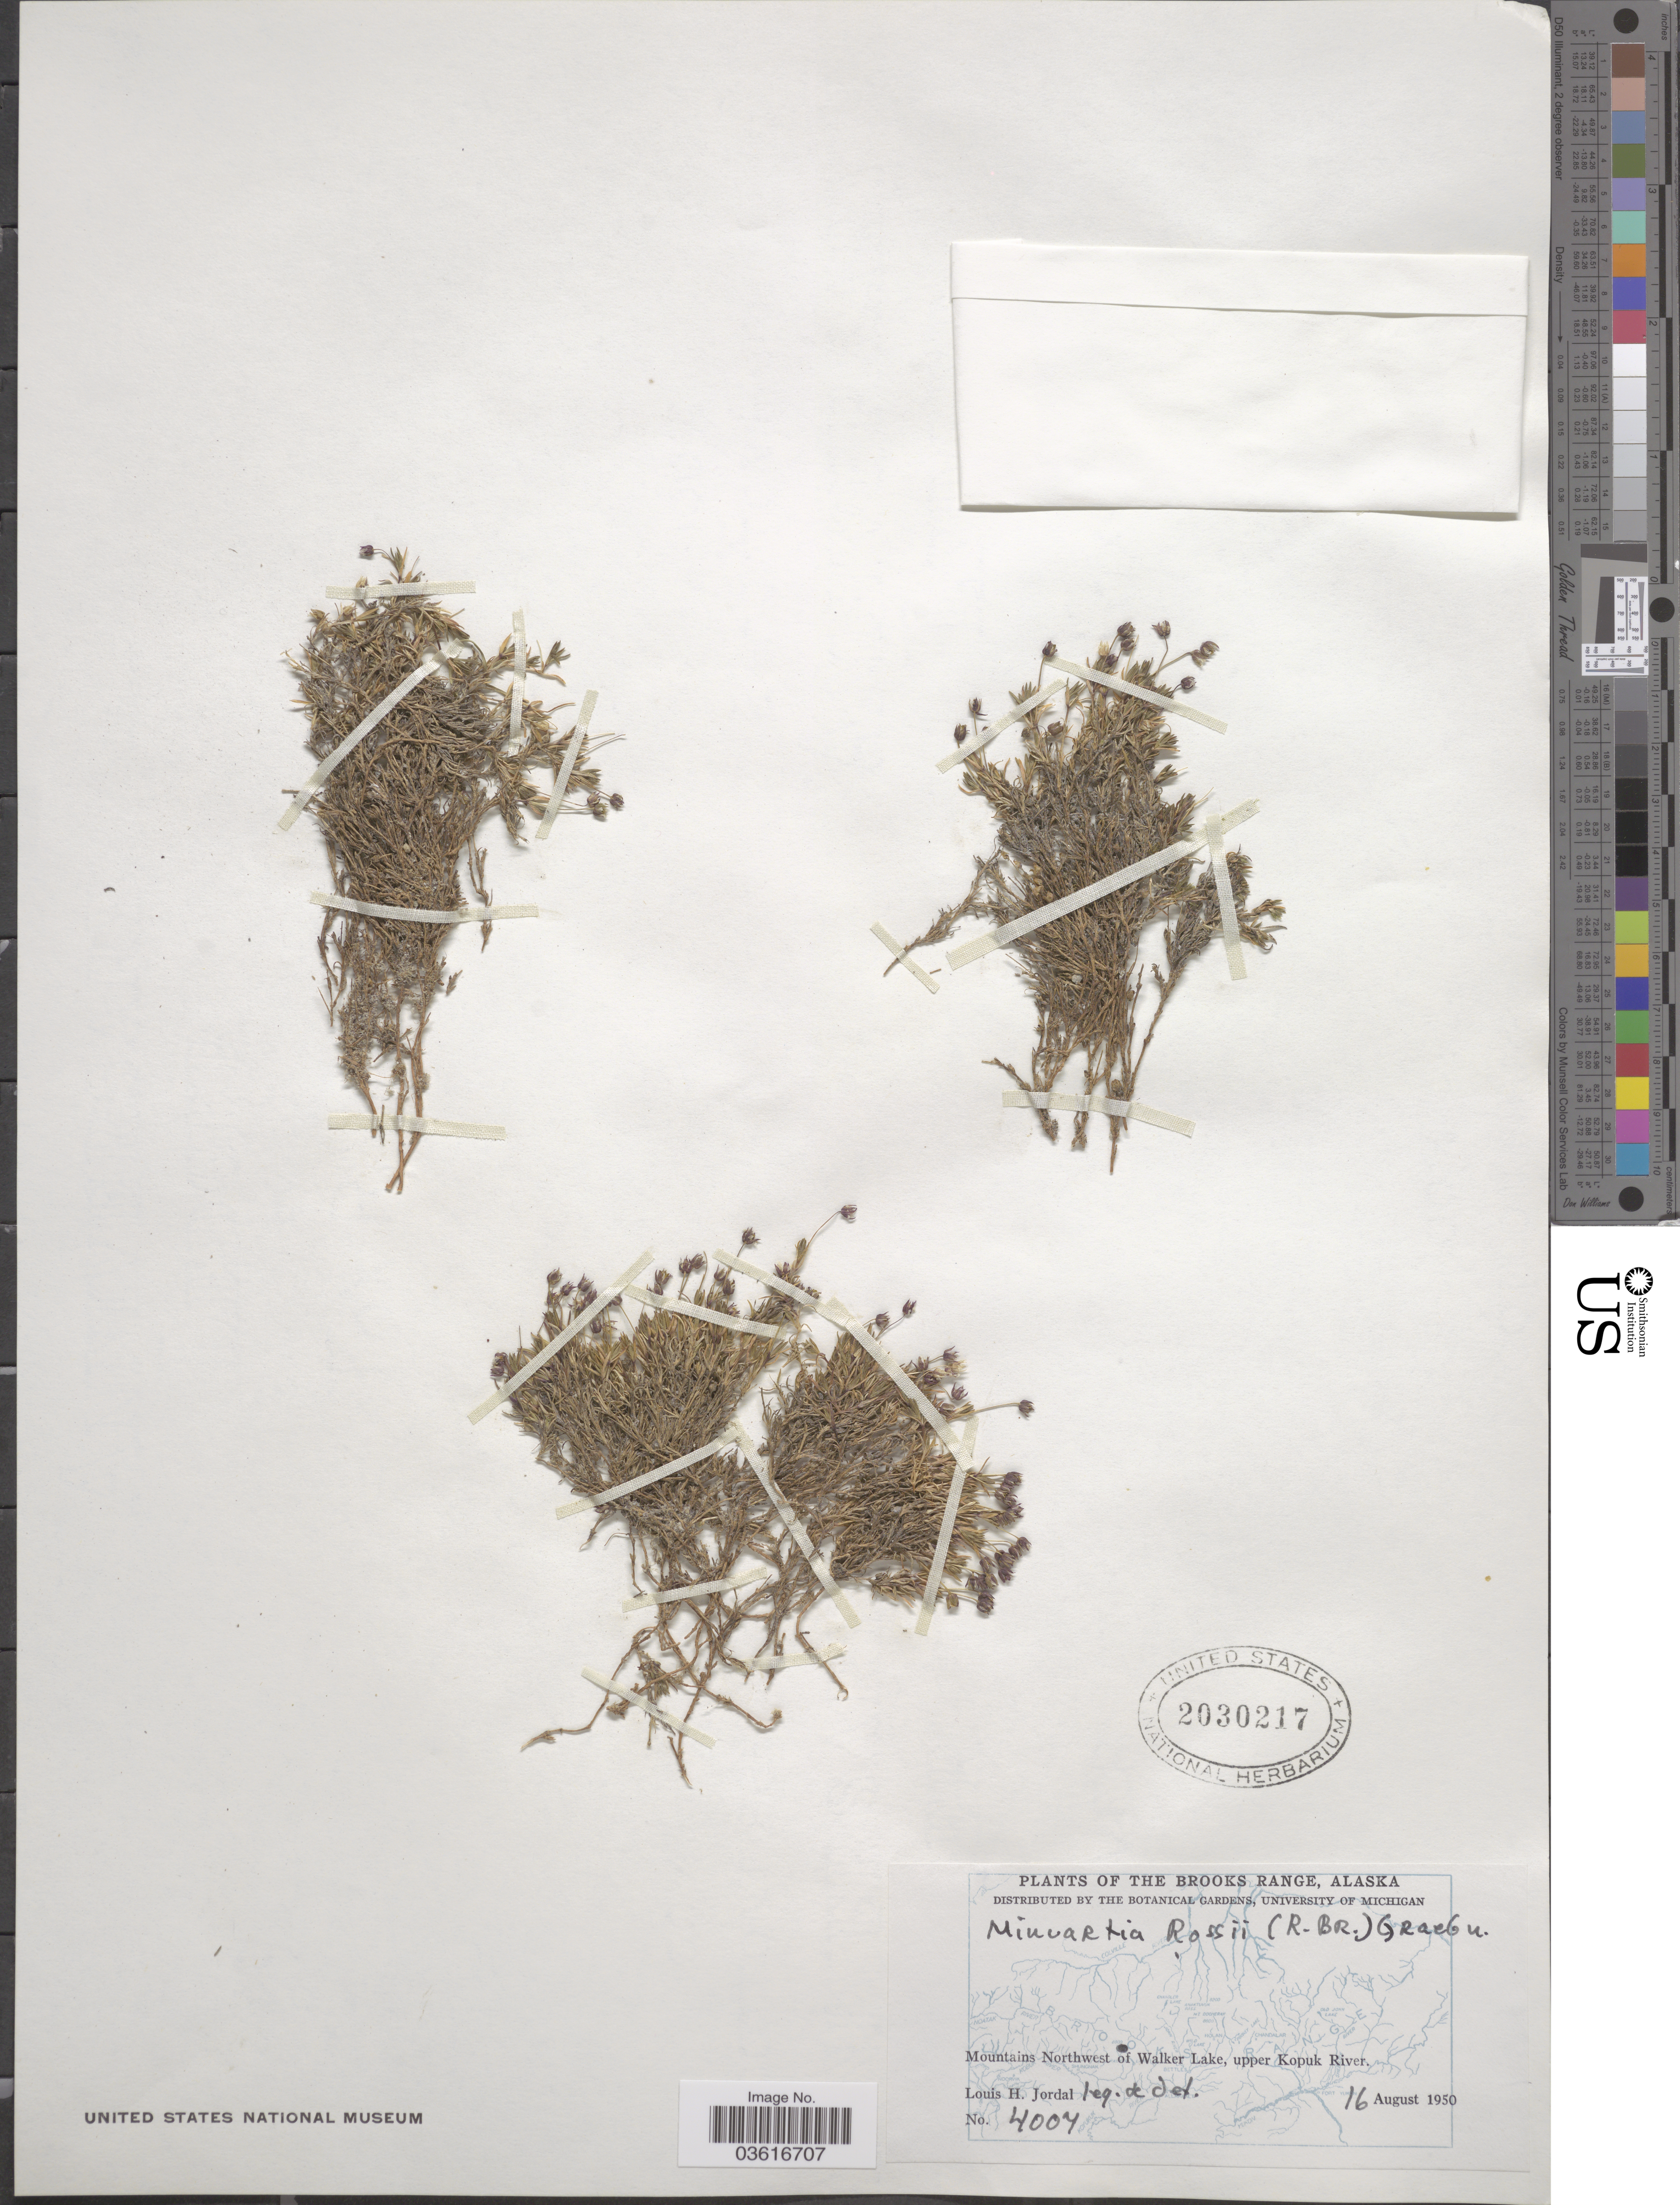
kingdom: Plantae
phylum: Tracheophyta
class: Magnoliopsida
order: Caryophyllales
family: Caryophyllaceae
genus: Minuartia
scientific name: Minuartia rossii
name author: (R. Br. ex Richardson) Graebn.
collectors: L. Jordal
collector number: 4004*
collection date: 1950-08-16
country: United States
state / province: Alaska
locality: Brooks Range. Mountains Northwest of Walker Lake, upper Kopuk River.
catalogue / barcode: US 2030217